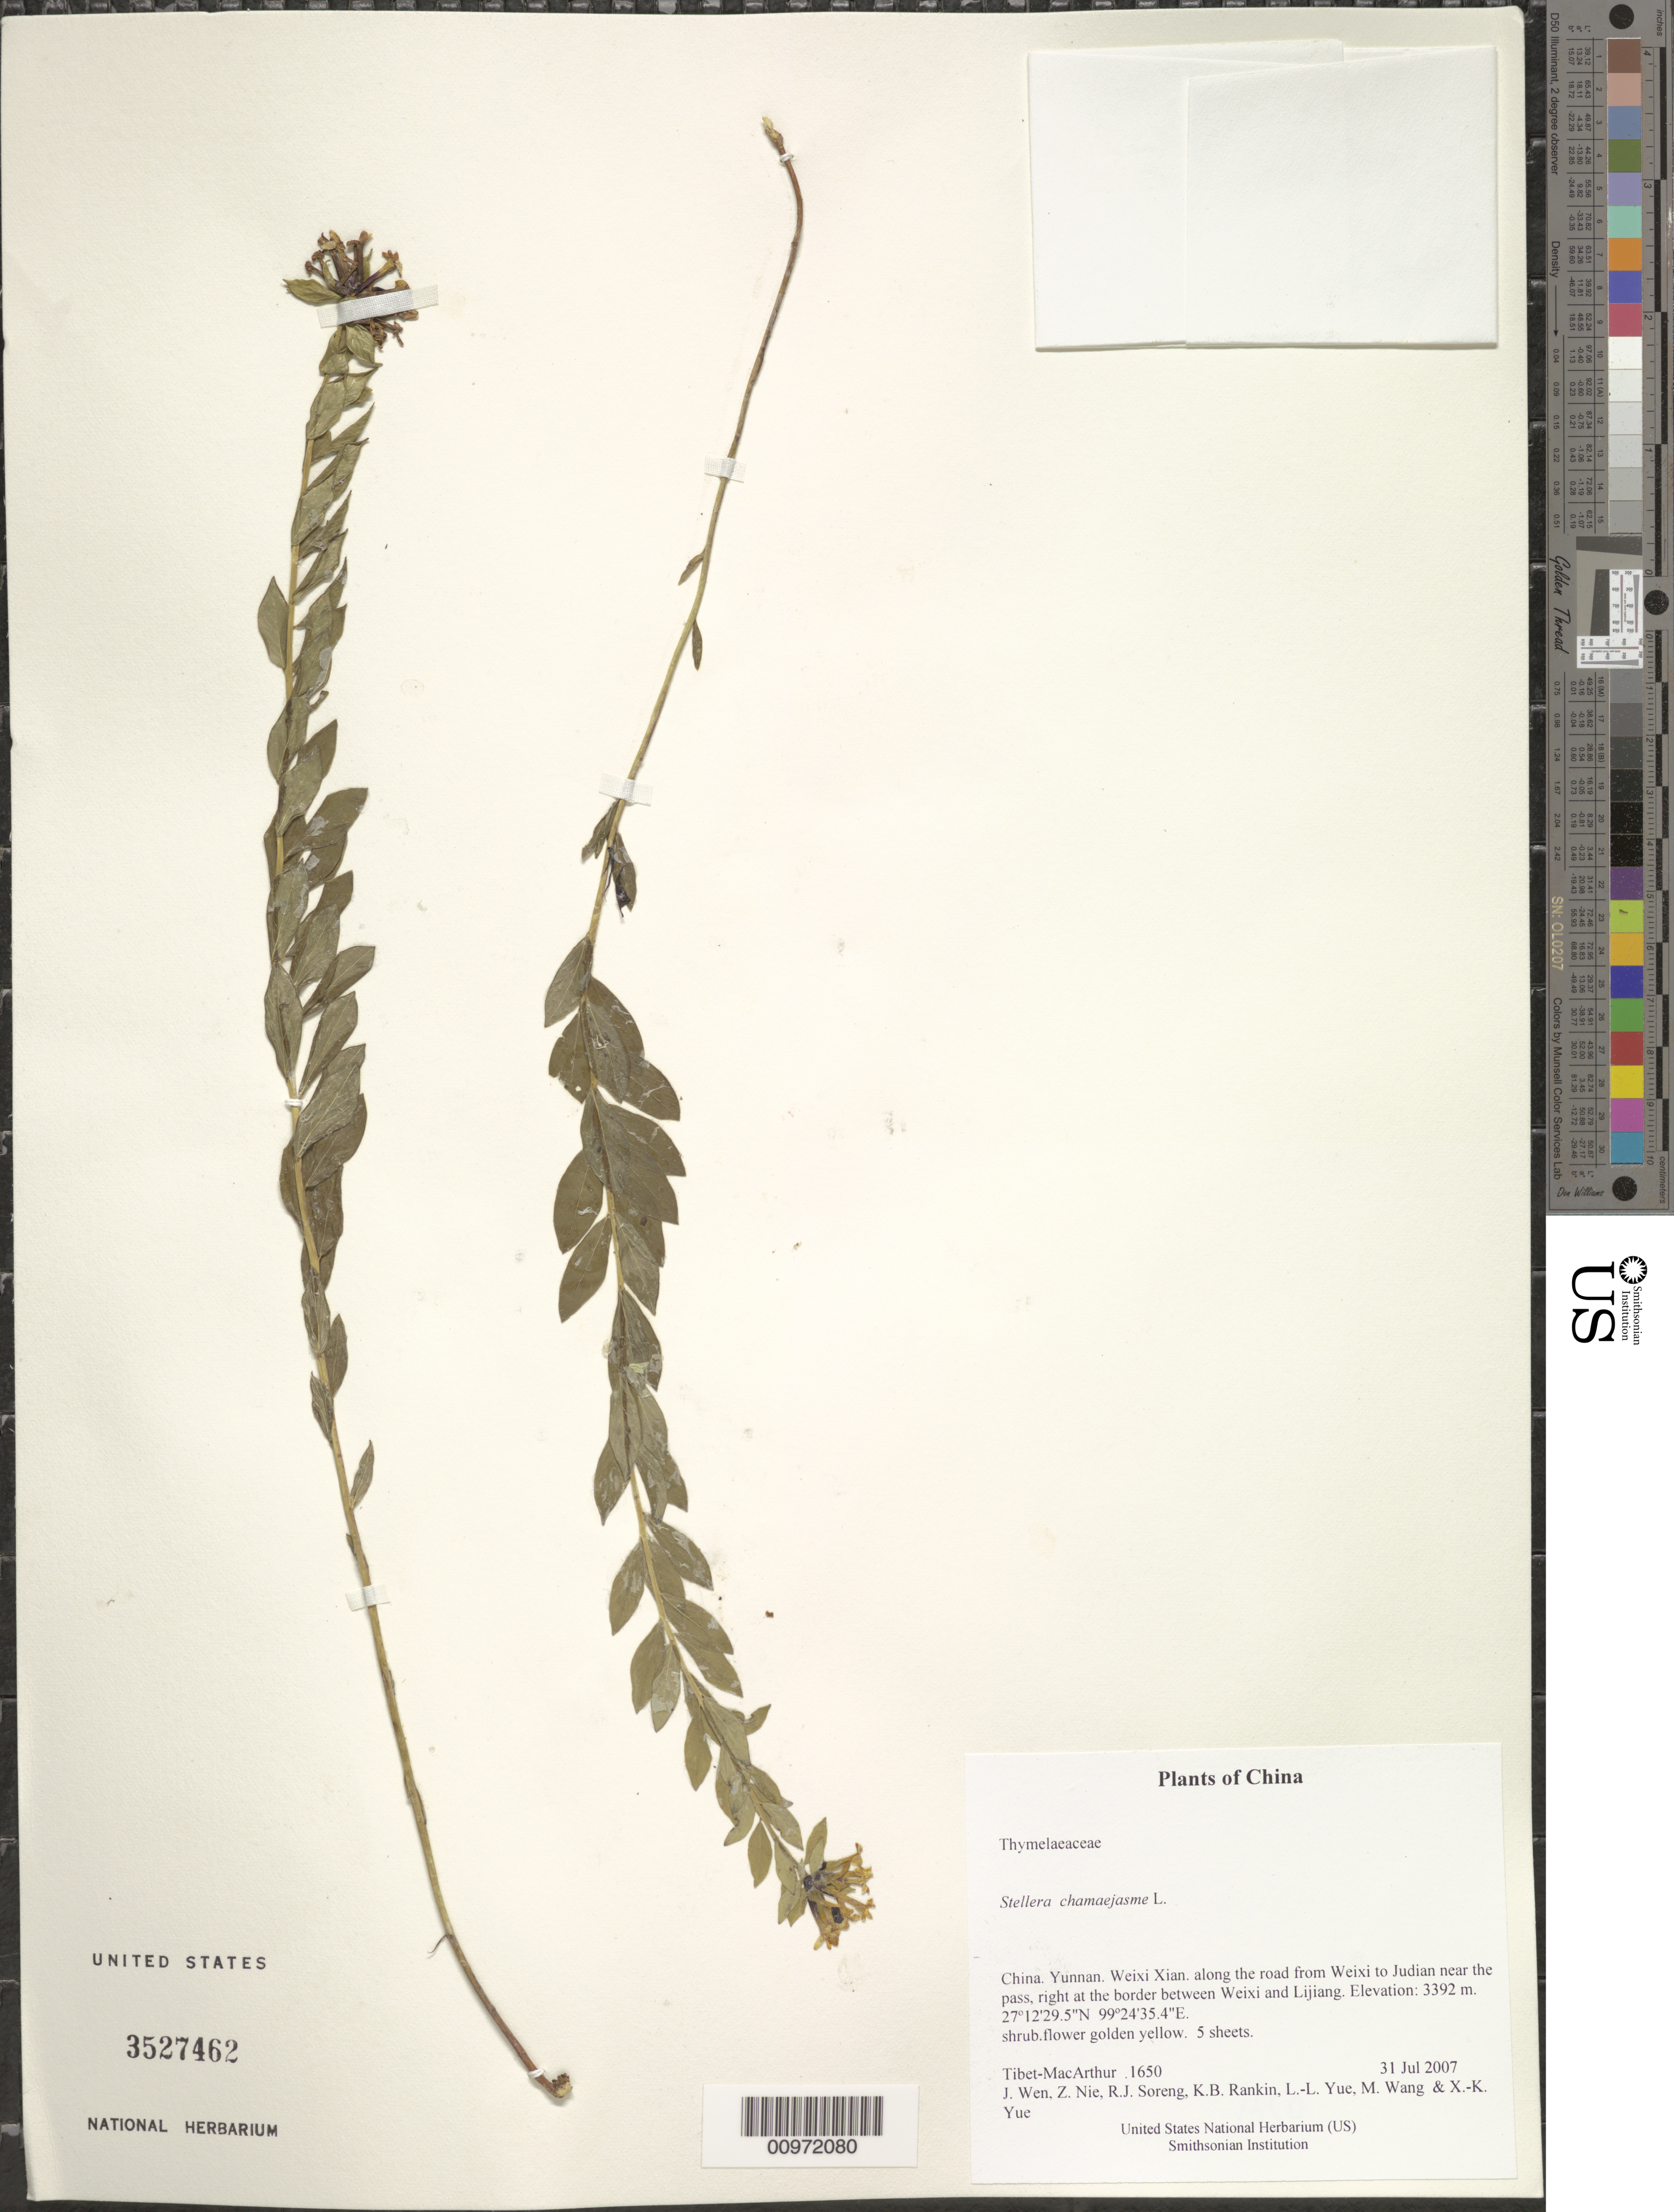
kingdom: Plantae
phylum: Tracheophyta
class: Magnoliopsida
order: Malvales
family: Thymelaeaceae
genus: Stellera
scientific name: Stellera chamaejasme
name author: L.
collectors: Tibet-MacArthur, J. Wen, Z. Nie, R. J. Soreng, K. Rankin, L. Yue, M. Wang & X. Yue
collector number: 1650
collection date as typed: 31 Jul 2007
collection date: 2007-07-31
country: China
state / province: Yunnan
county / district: Weixi Xian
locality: along the road from Weixi to Judian near the pass, right at the border between Weixi and Lijiang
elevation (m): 3392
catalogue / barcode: US 3527462